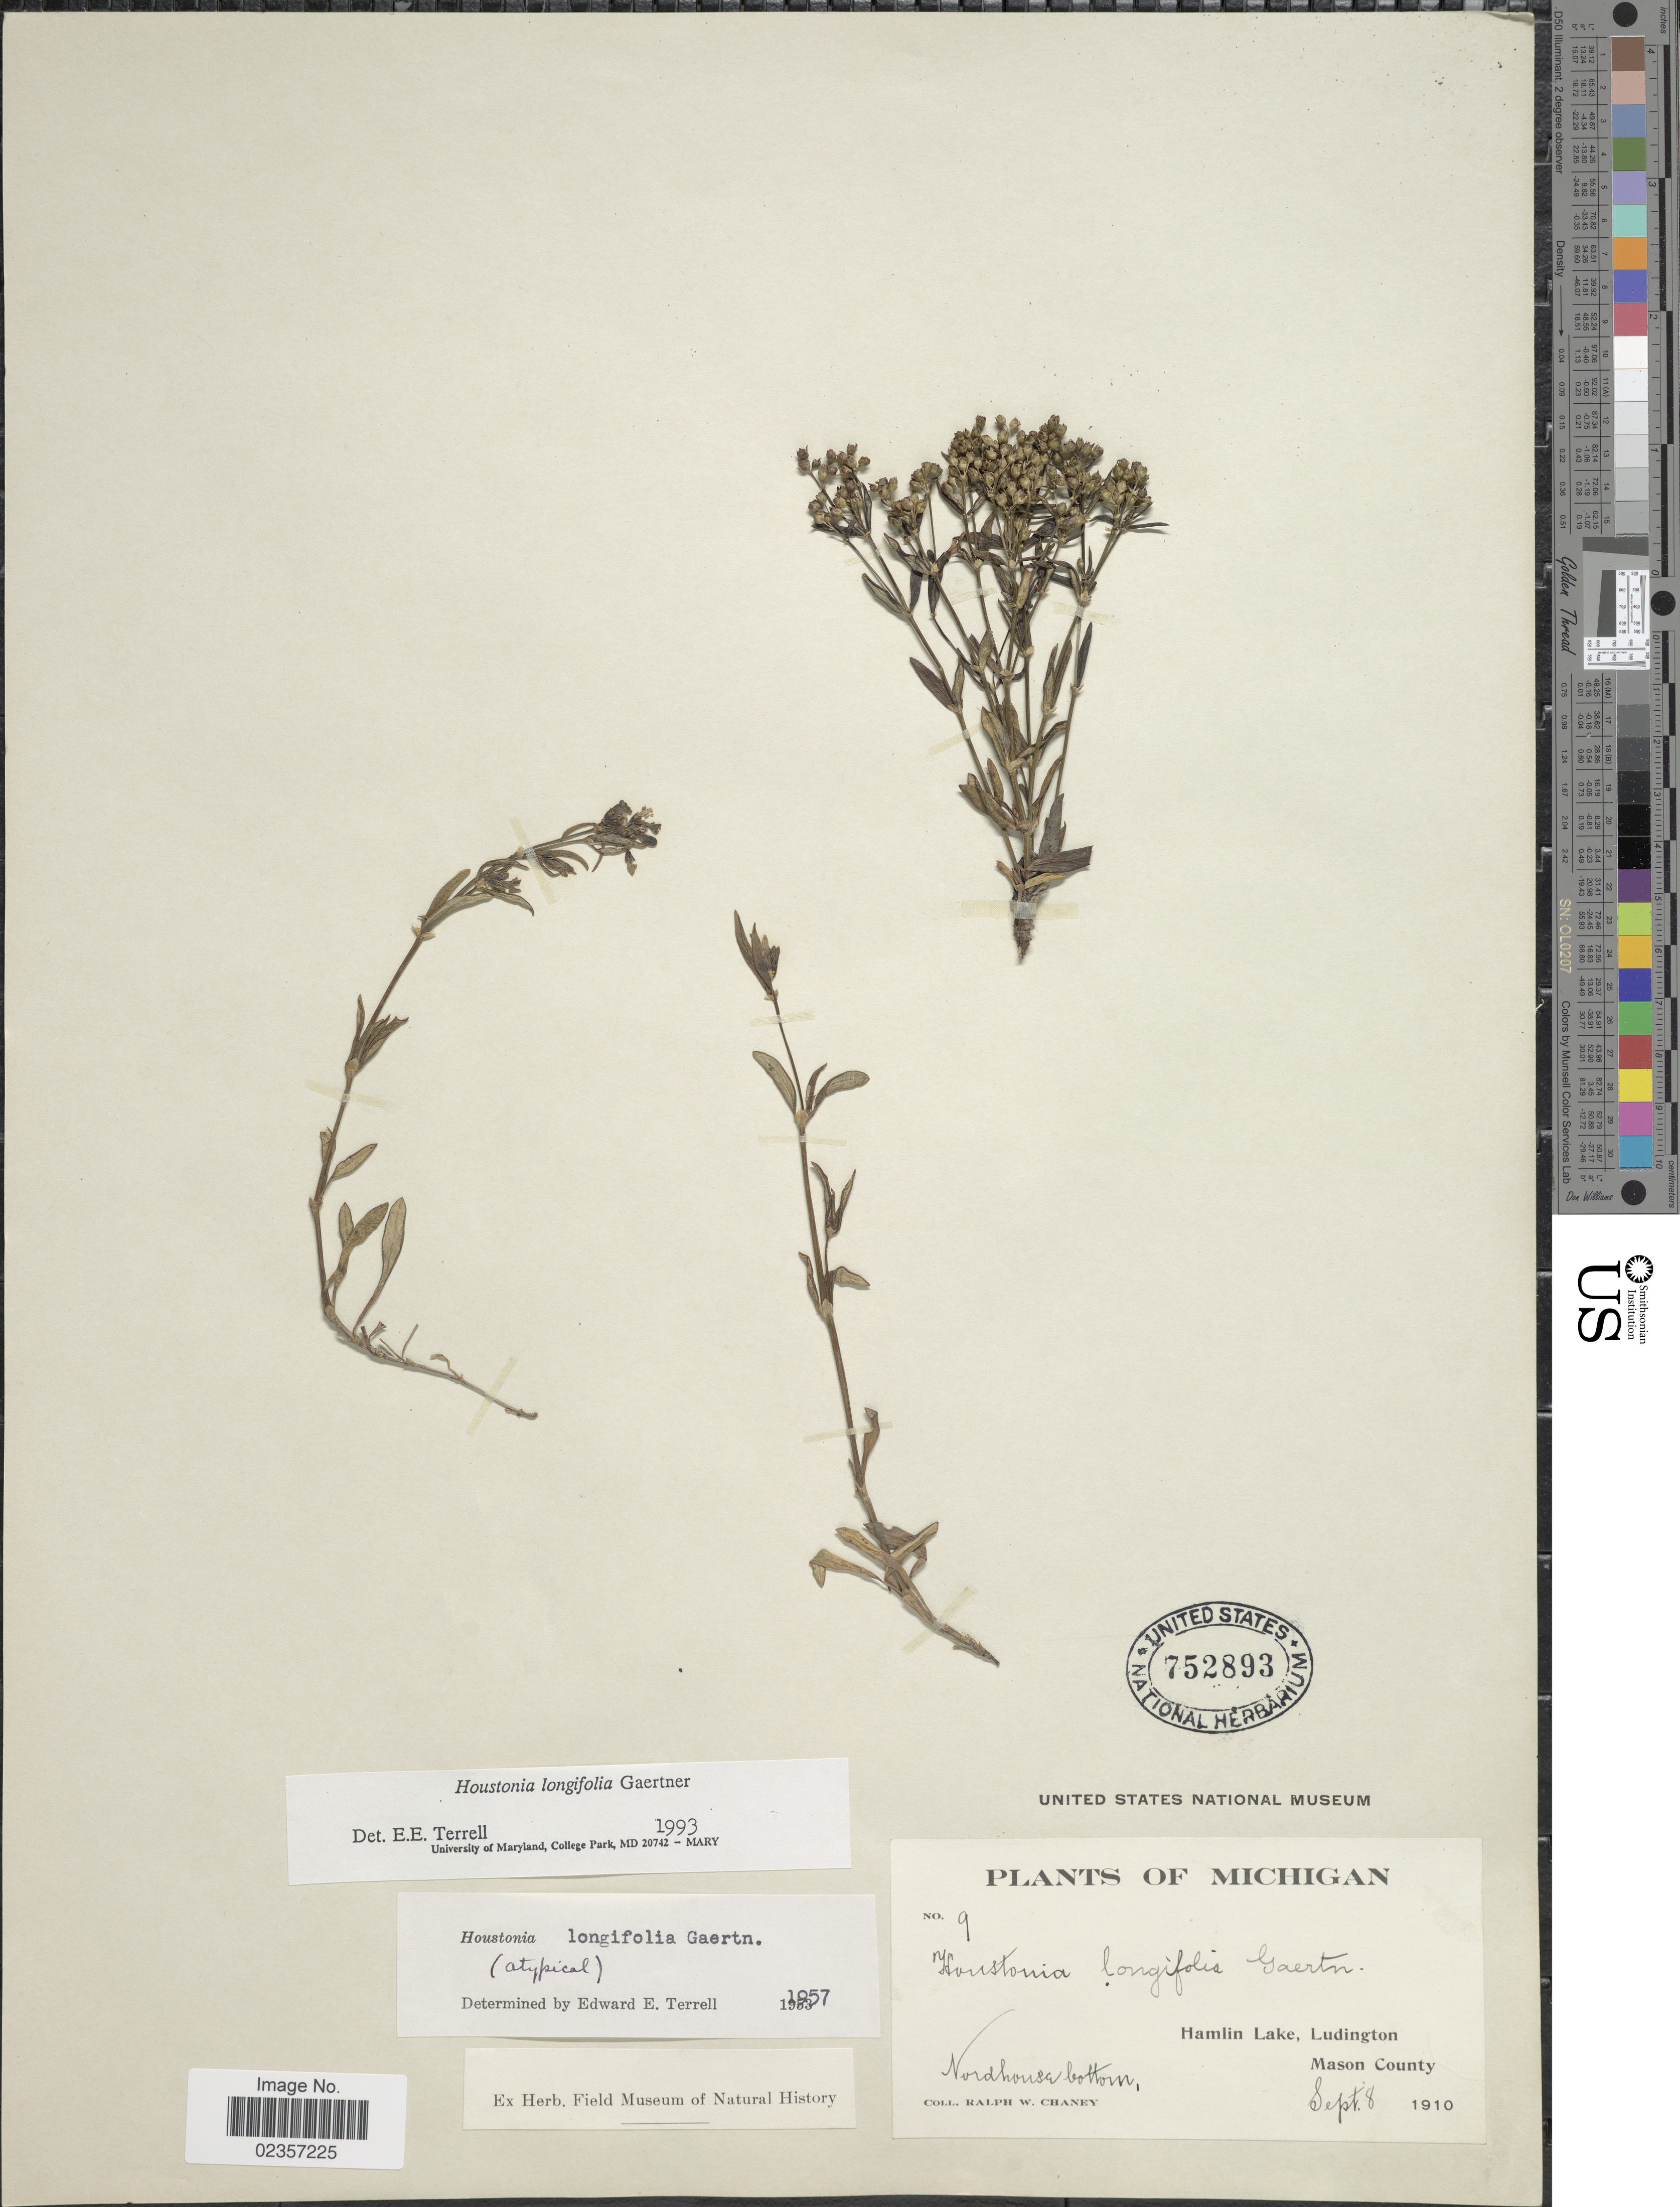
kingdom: Plantae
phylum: Tracheophyta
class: Magnoliopsida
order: Gentianales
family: Rubiaceae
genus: Houstonia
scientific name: Houstonia longifolia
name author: Gaertn.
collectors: R. Chaney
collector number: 9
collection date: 1910-09-08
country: United States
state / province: Michigan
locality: Hamlin Lake, Ludington, Mason County, Nordhouse bottom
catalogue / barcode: US 752893